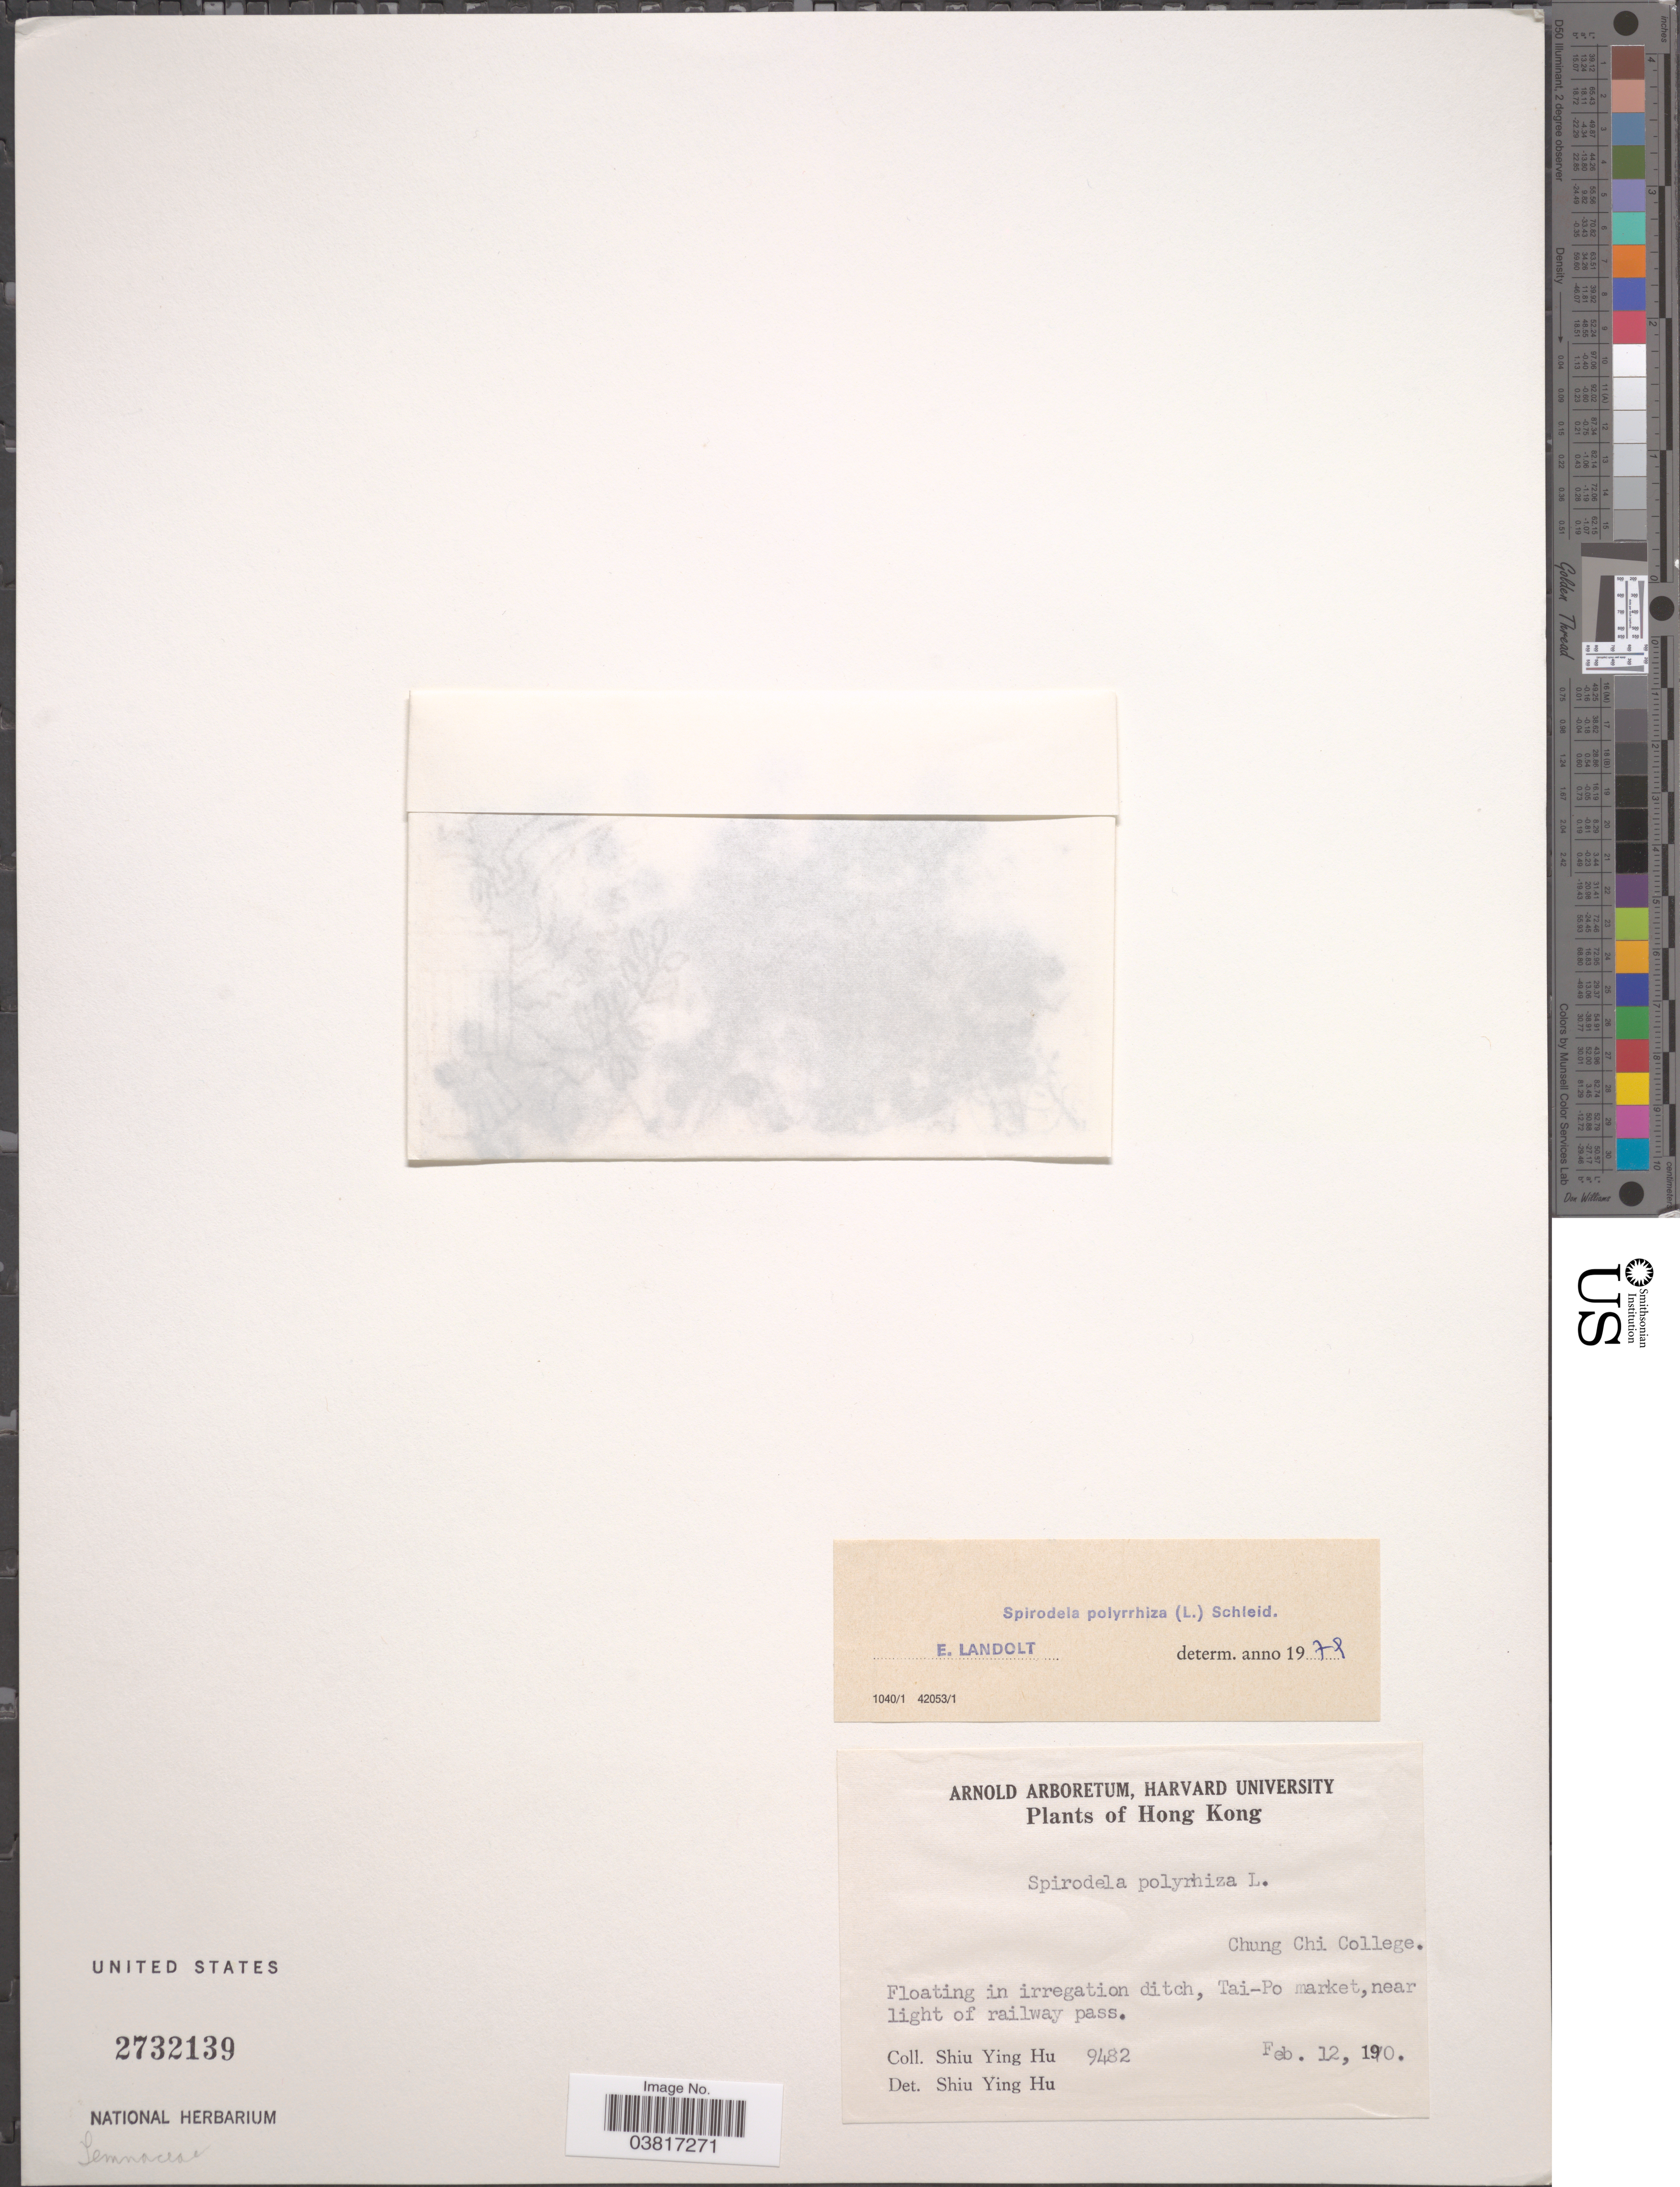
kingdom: Plantae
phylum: Tracheophyta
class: Liliopsida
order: Alismatales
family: Araceae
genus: Spirodela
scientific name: Spirodela polyrrhiza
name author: (L.) Schleid.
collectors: S. Y. Hu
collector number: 9482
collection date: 1970-02-12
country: China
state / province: Hong Kong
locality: Chung Chi College. Floating in irregation ditch, Tai-Po market, near light of railway pass.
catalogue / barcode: US 2732139